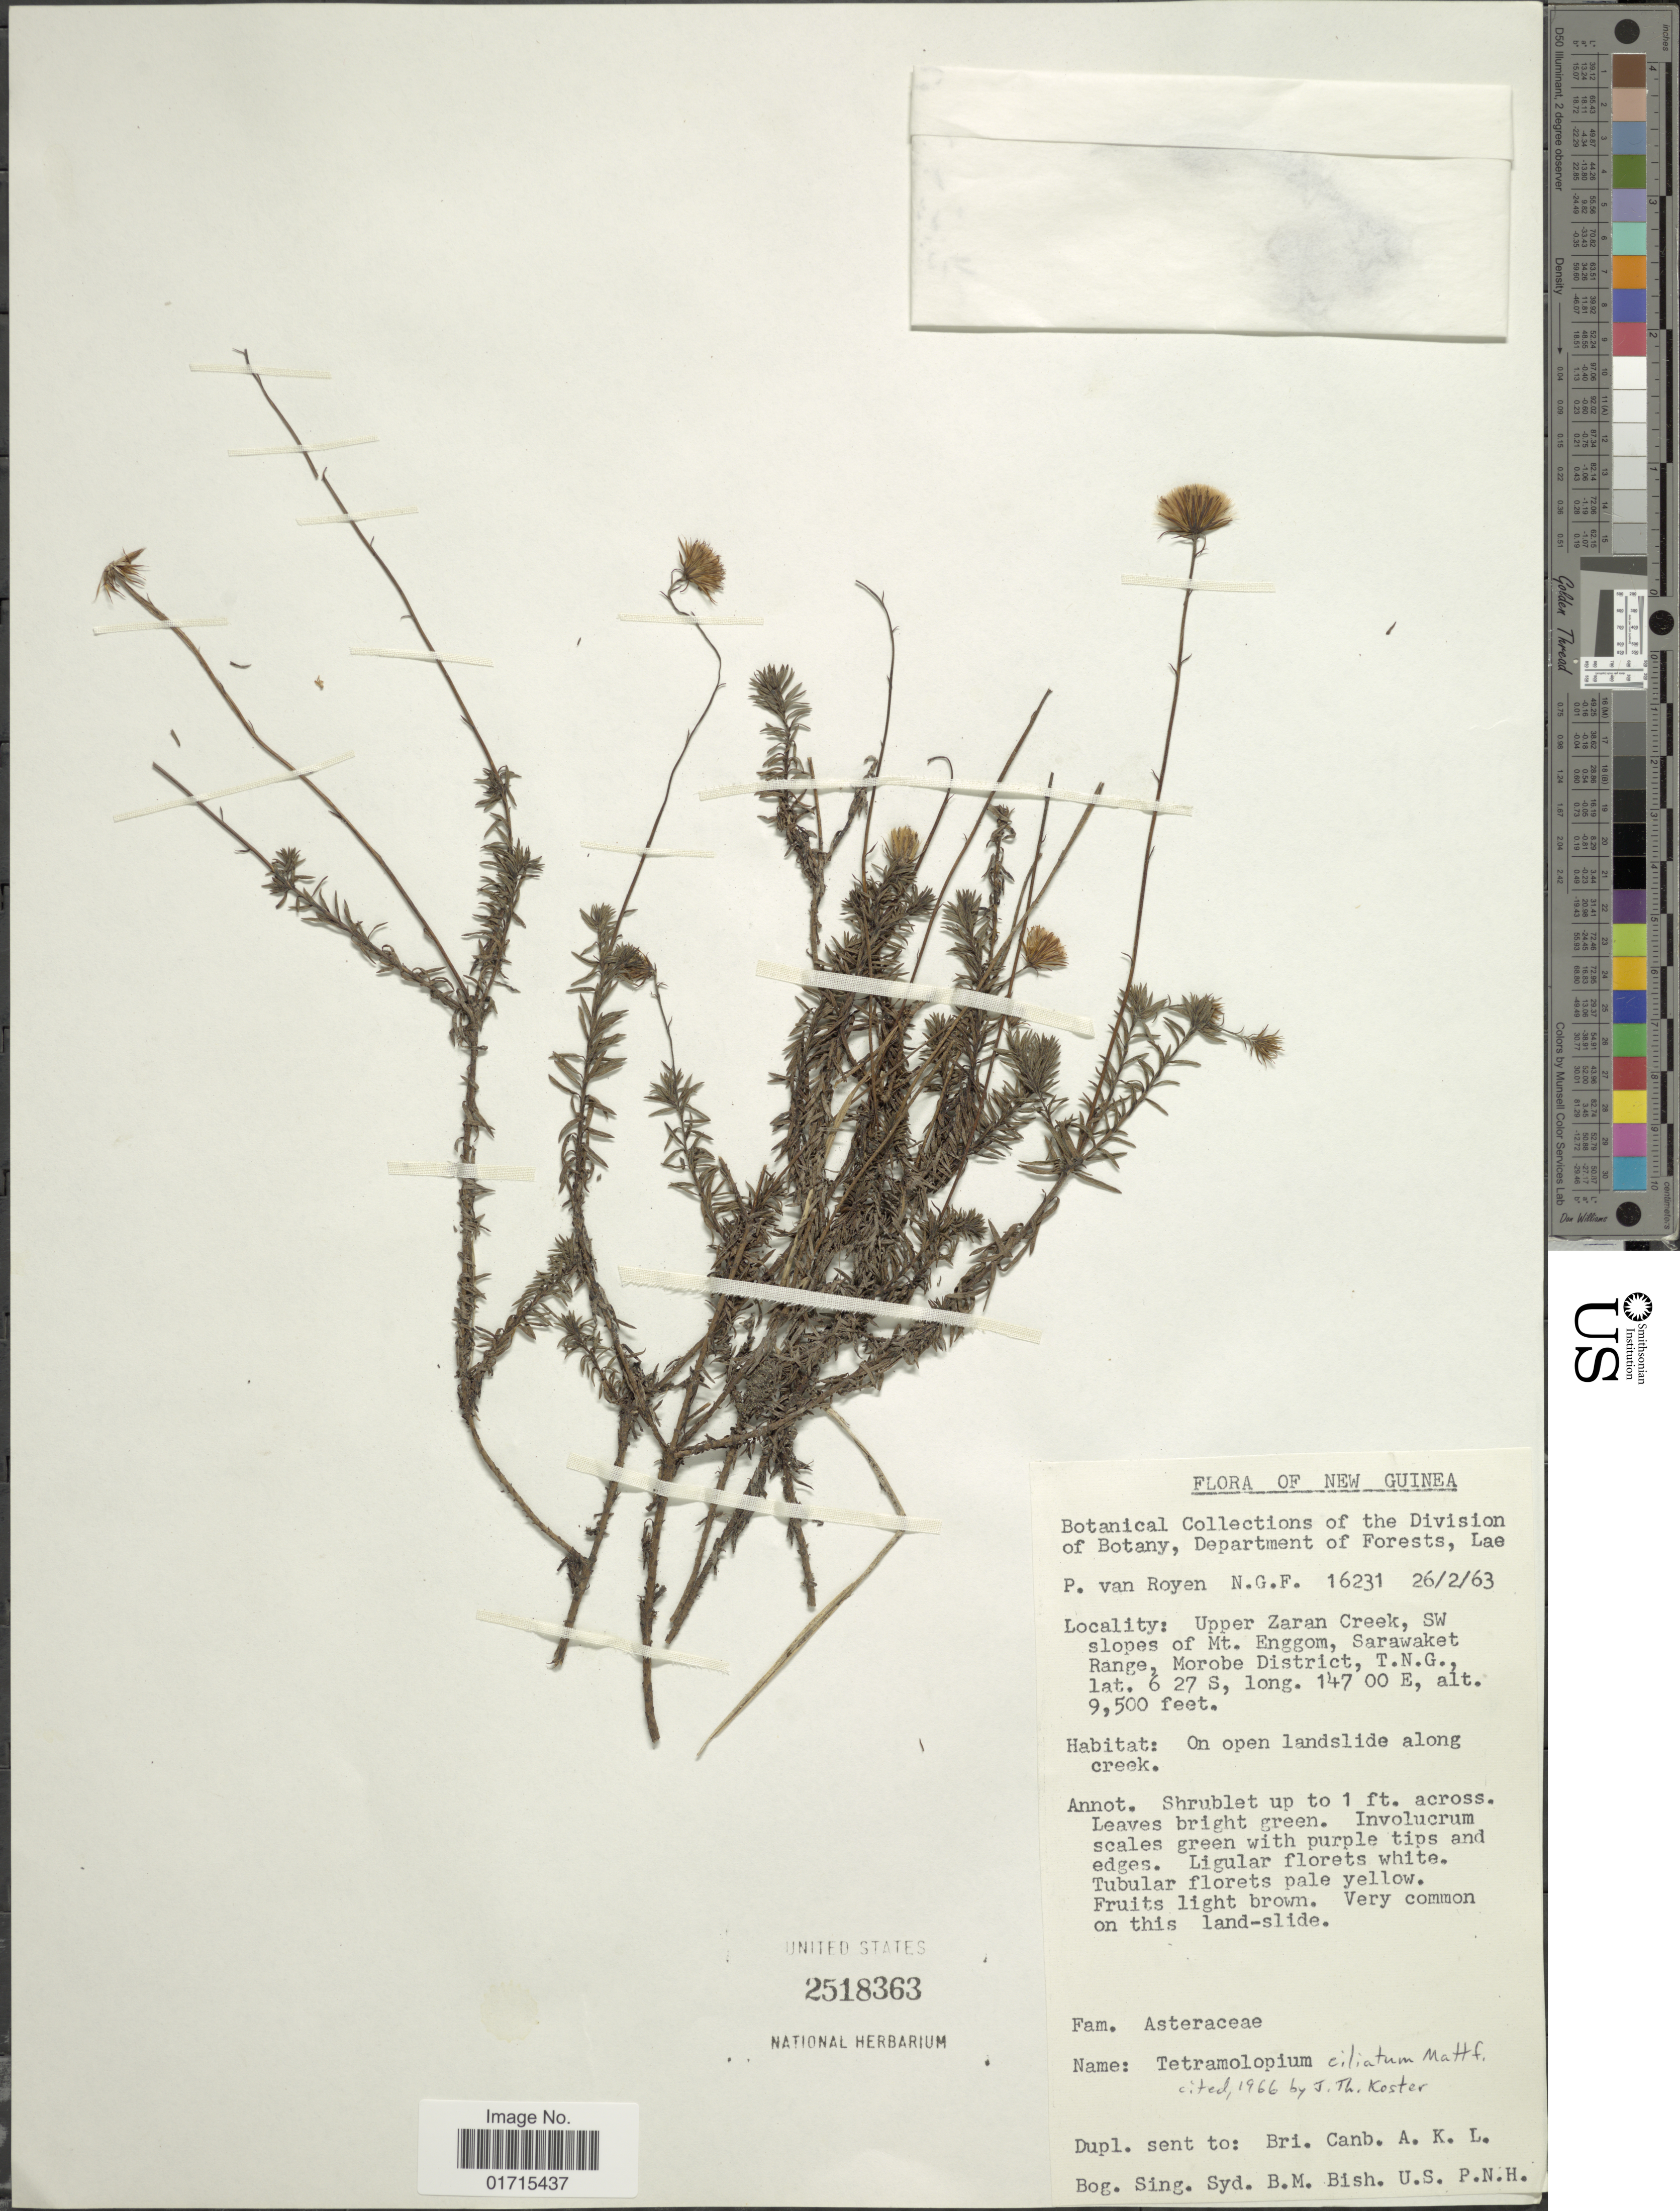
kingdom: Plantae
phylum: Tracheophyta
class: Magnoliopsida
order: Asterales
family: Asteraceae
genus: Tetramolopium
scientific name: Tetramolopium ciliatum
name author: Mattf.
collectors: P. van Royen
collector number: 16231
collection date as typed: Transcribed d/m/y: 26/2/63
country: Papua New Guinea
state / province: Morobe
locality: Upper Zaran Creek, SW slopes of Mt. Enggom, Sarawaket Range, Morobe District, T. N. G. New Guinea.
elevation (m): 2896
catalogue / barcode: US 2518363